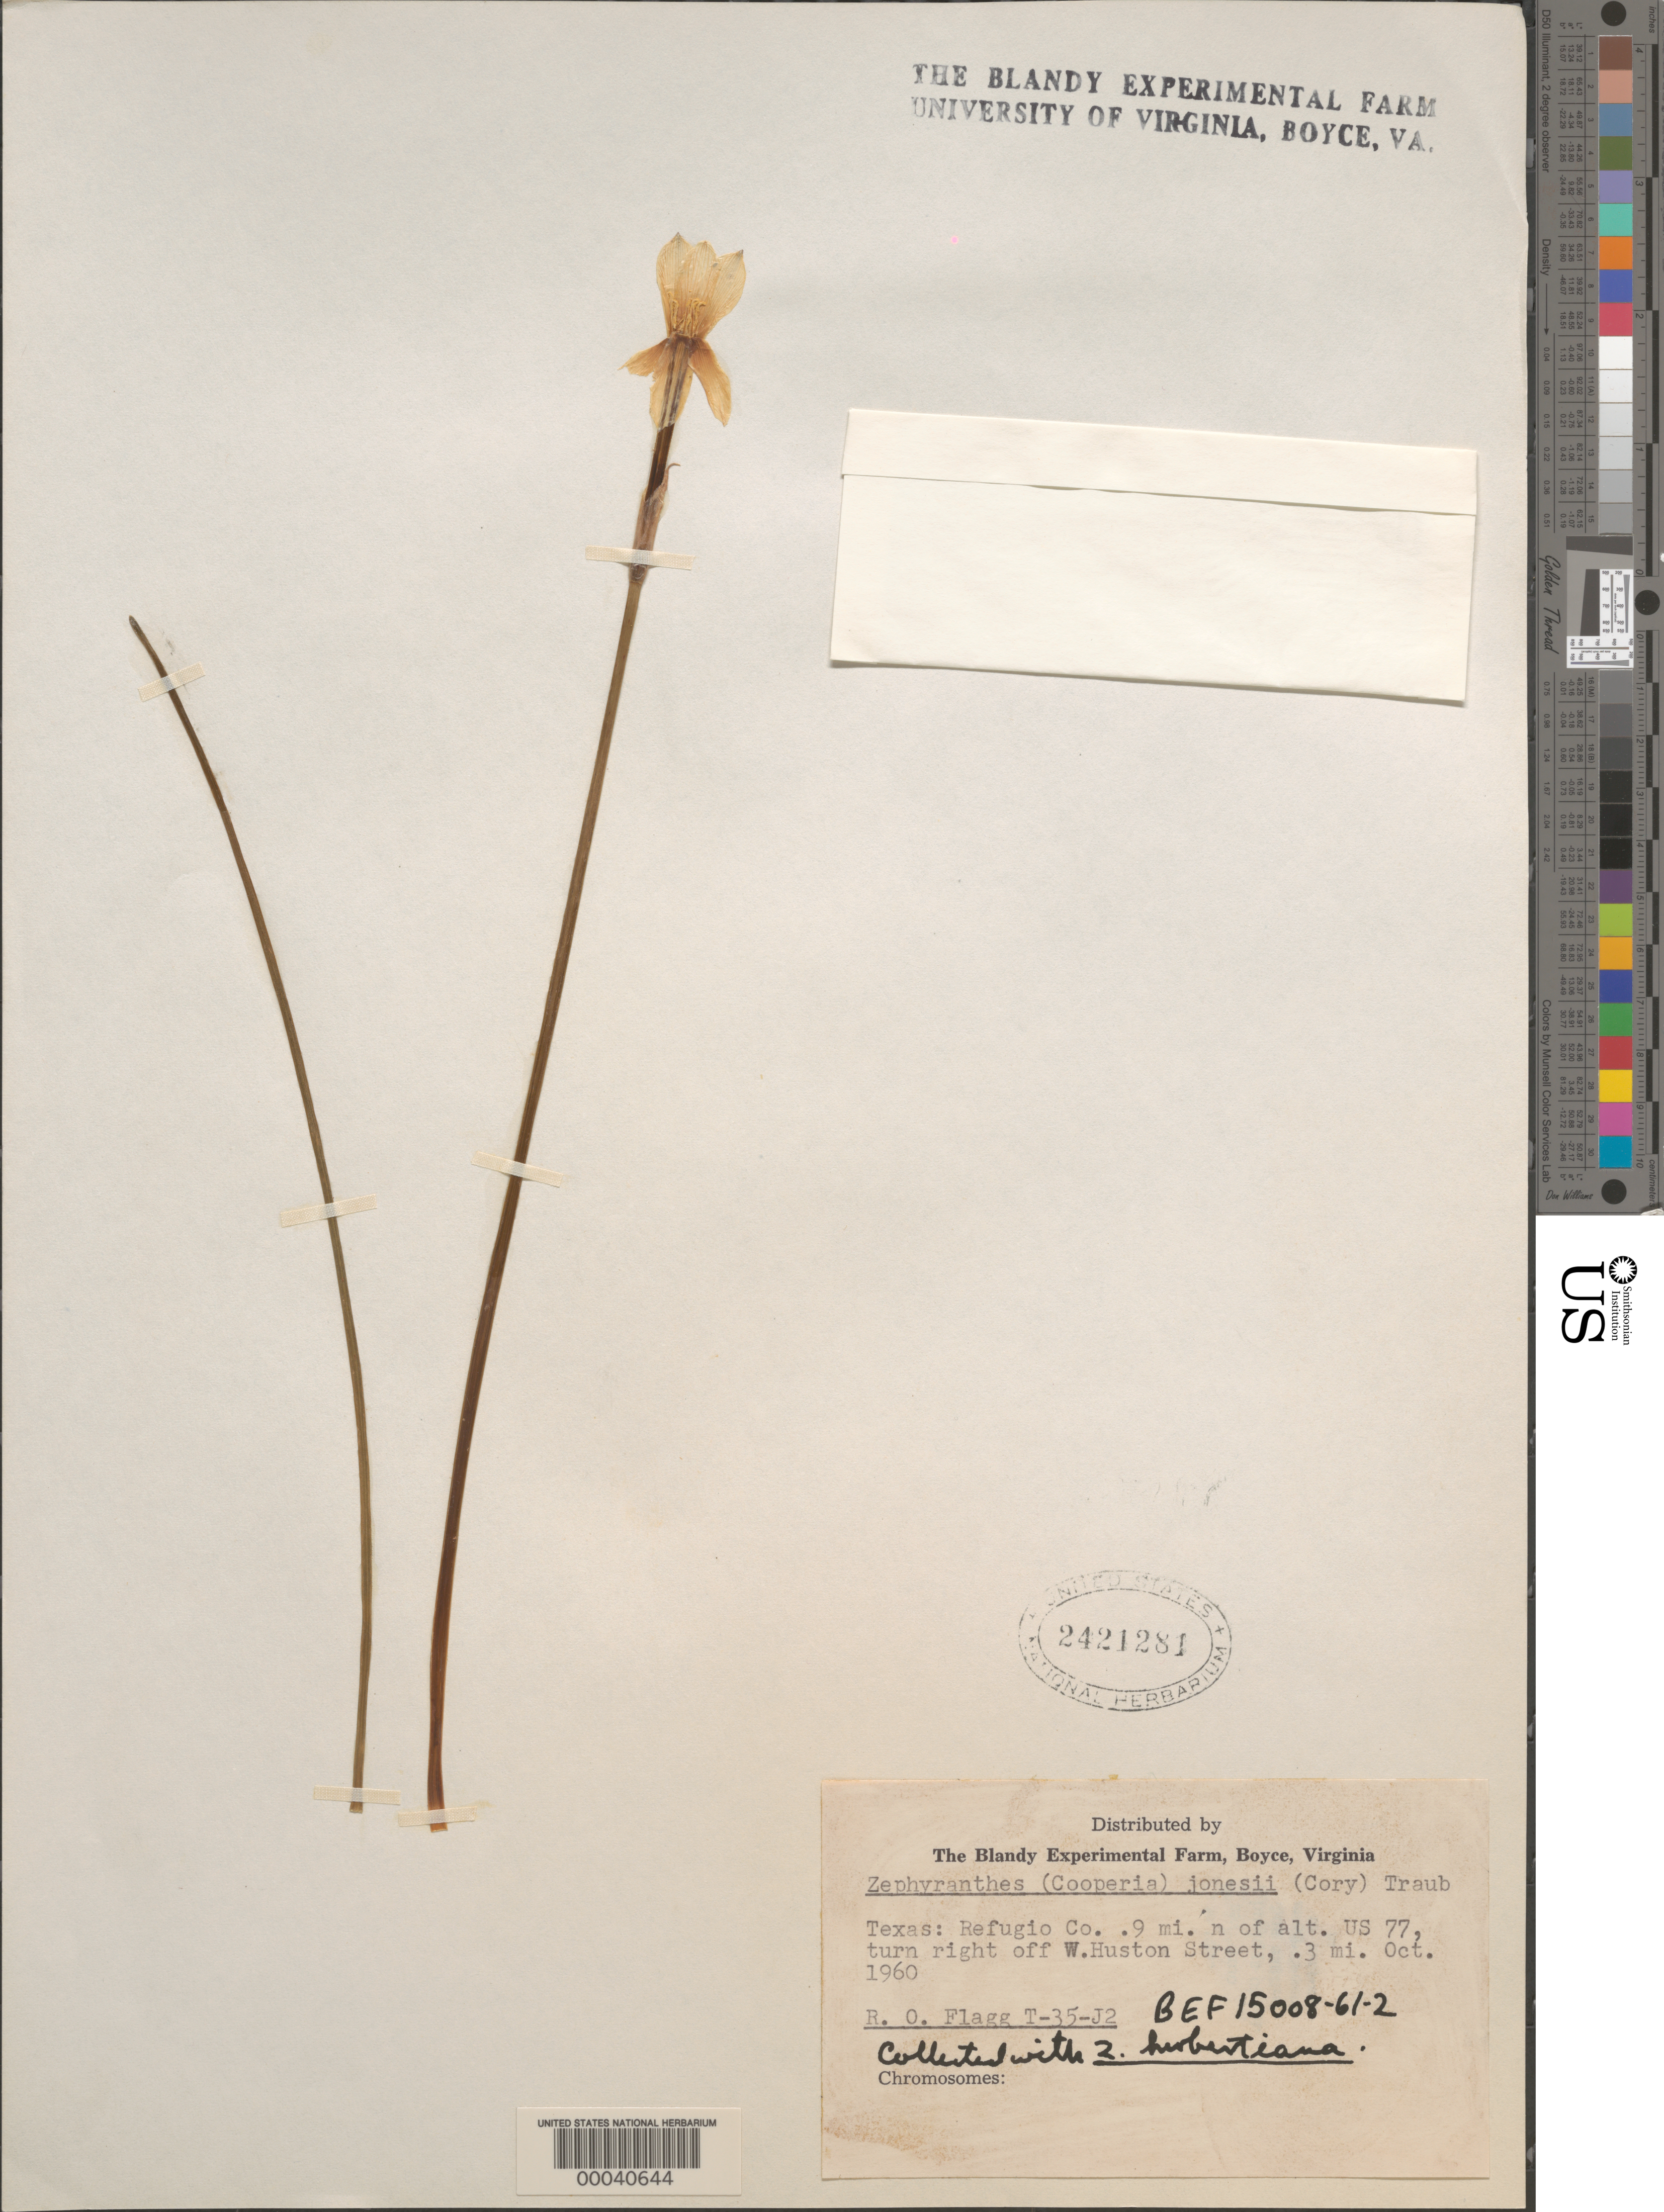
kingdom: Plantae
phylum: Tracheophyta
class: Liliopsida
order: Asparagales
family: Amaryllidaceae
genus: Zephyranthes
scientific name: Zephyranthes jonesii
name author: (Cory) Traub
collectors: R. O. Flagg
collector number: T-34-j2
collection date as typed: Oct 1960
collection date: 1960-10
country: United States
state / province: Texas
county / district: Refugio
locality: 0.9 mi. n of us alt. 77, turn right off w huston st., 0.3 mi.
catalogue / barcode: US 2421281